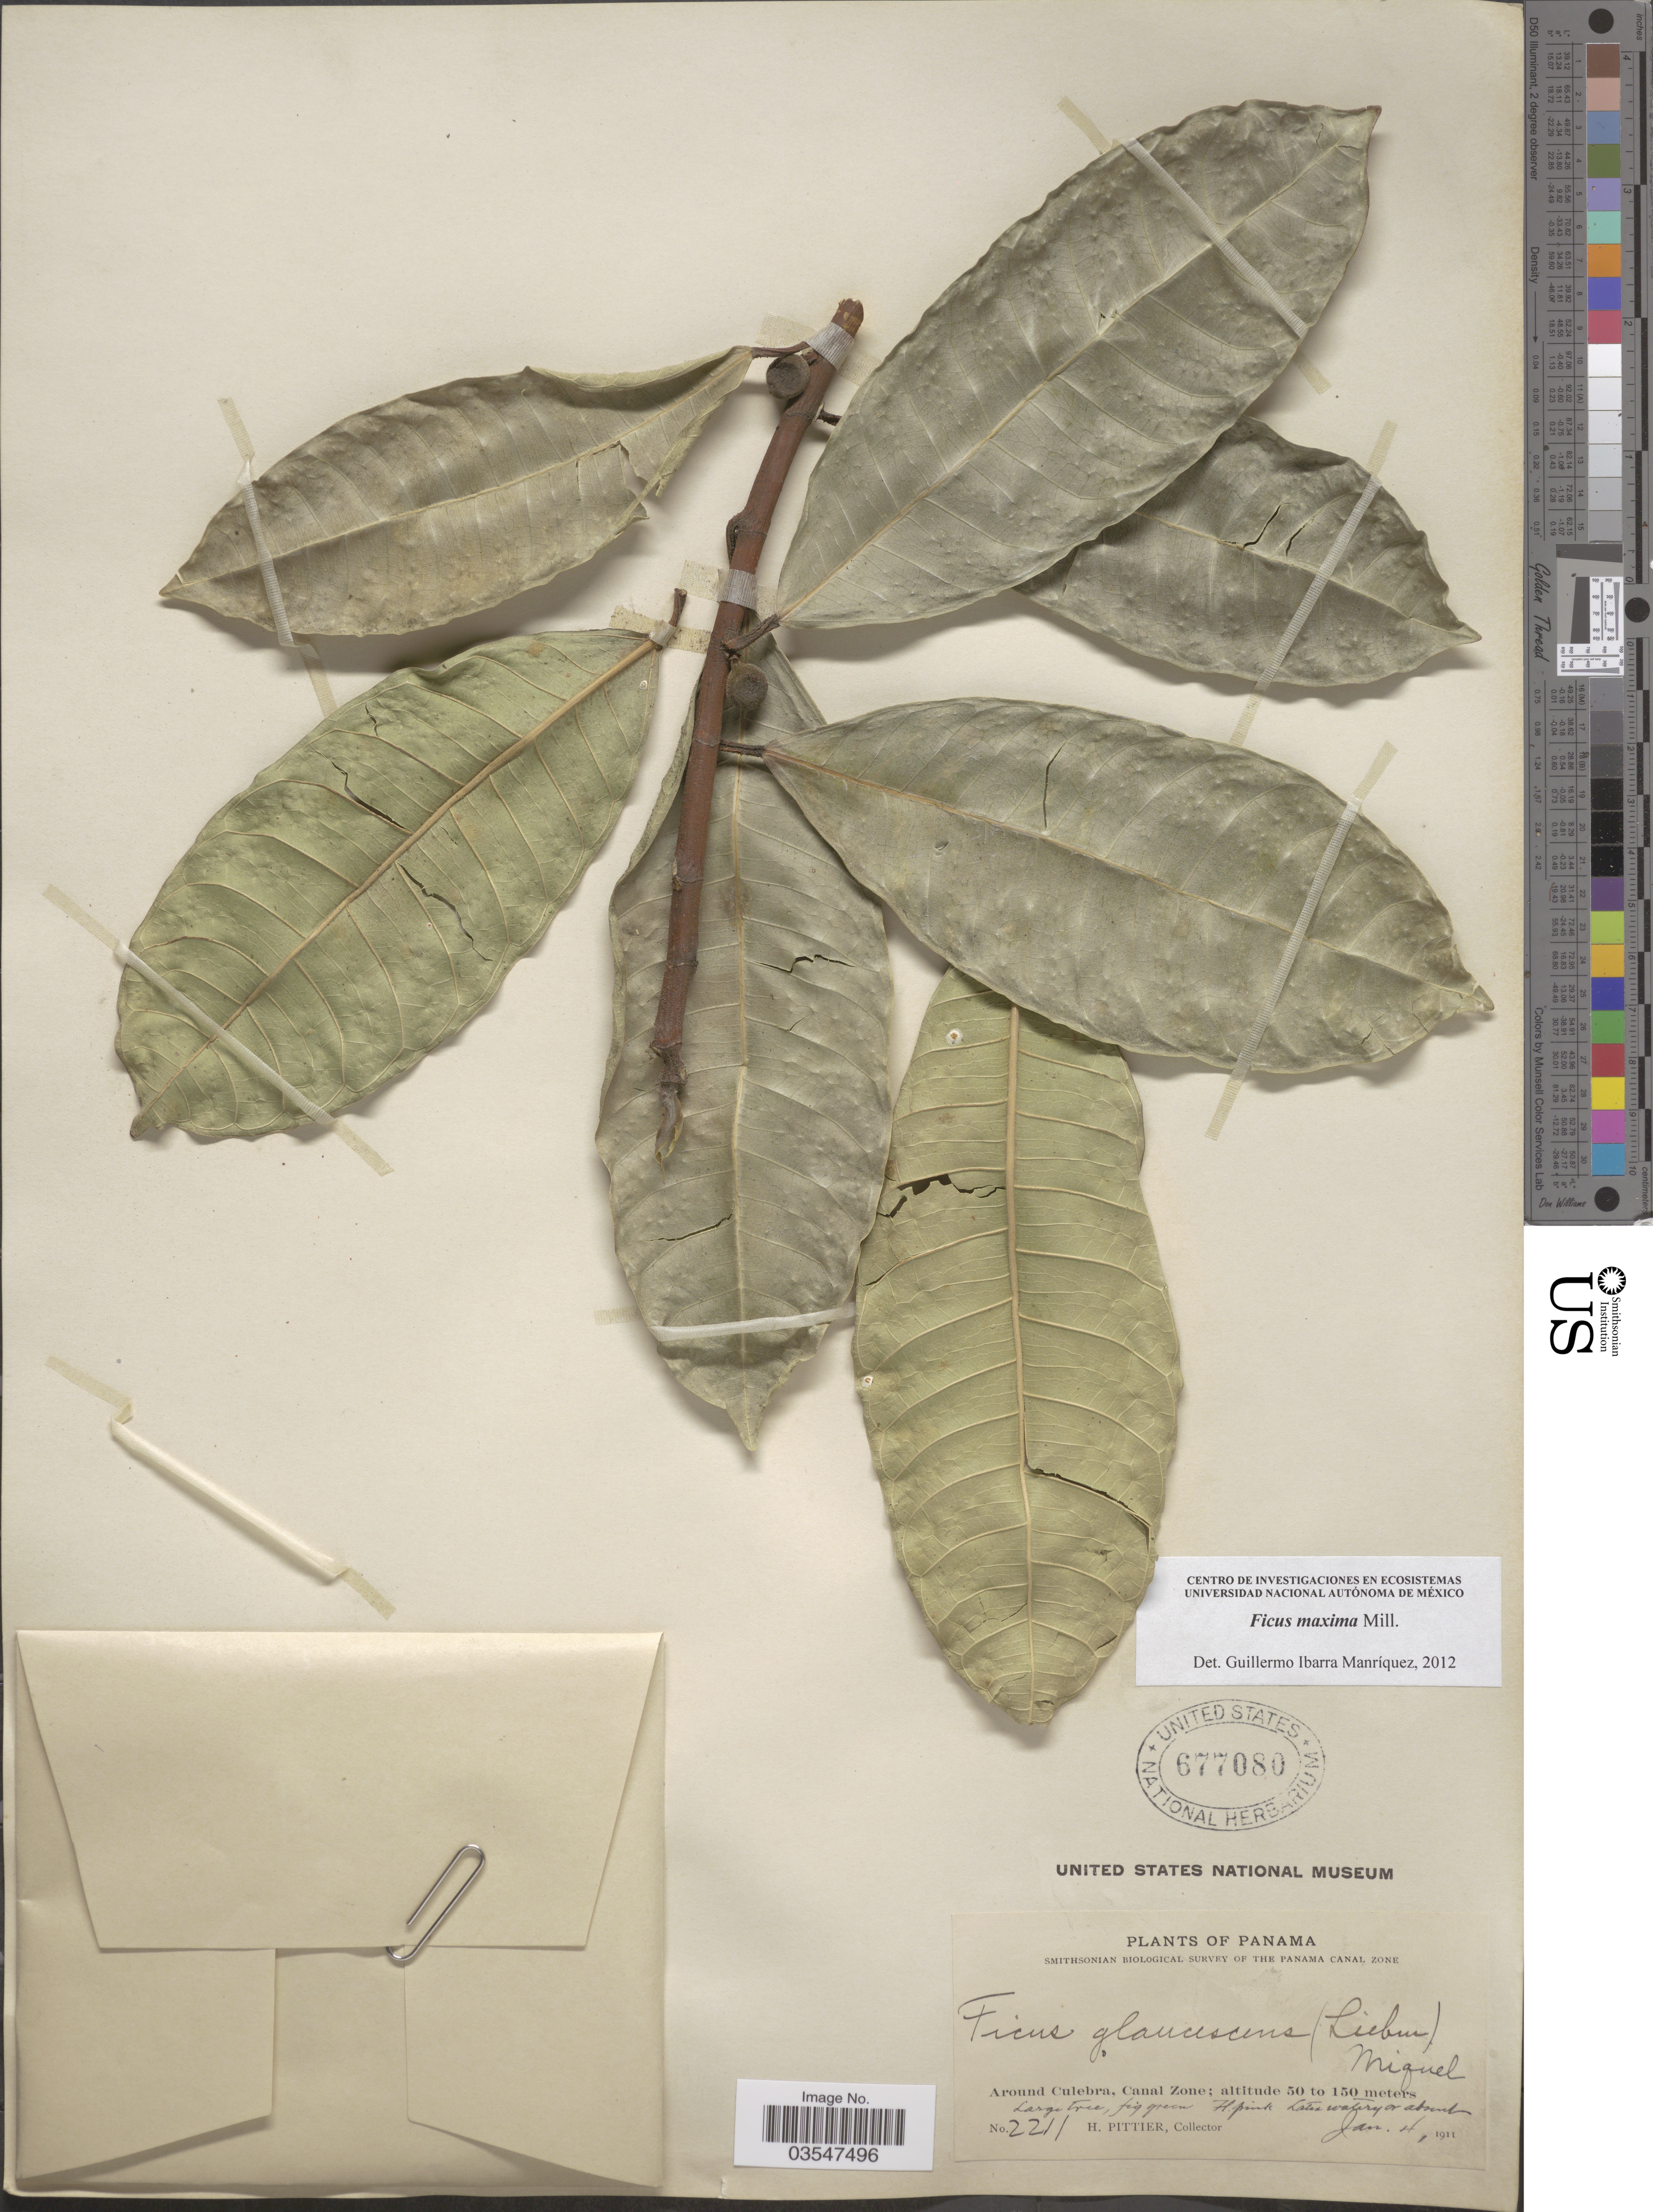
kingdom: Plantae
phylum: Tracheophyta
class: Magnoliopsida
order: Rosales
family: Moraceae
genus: Ficus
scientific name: Ficus maxima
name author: Mill.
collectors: H. F. Pittier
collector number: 2211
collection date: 1911-01-04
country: Panama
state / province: Colón / Panamá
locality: The Panama Canal Zone. Around Culebra, Canal Zone.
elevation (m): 50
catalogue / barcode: US 677080